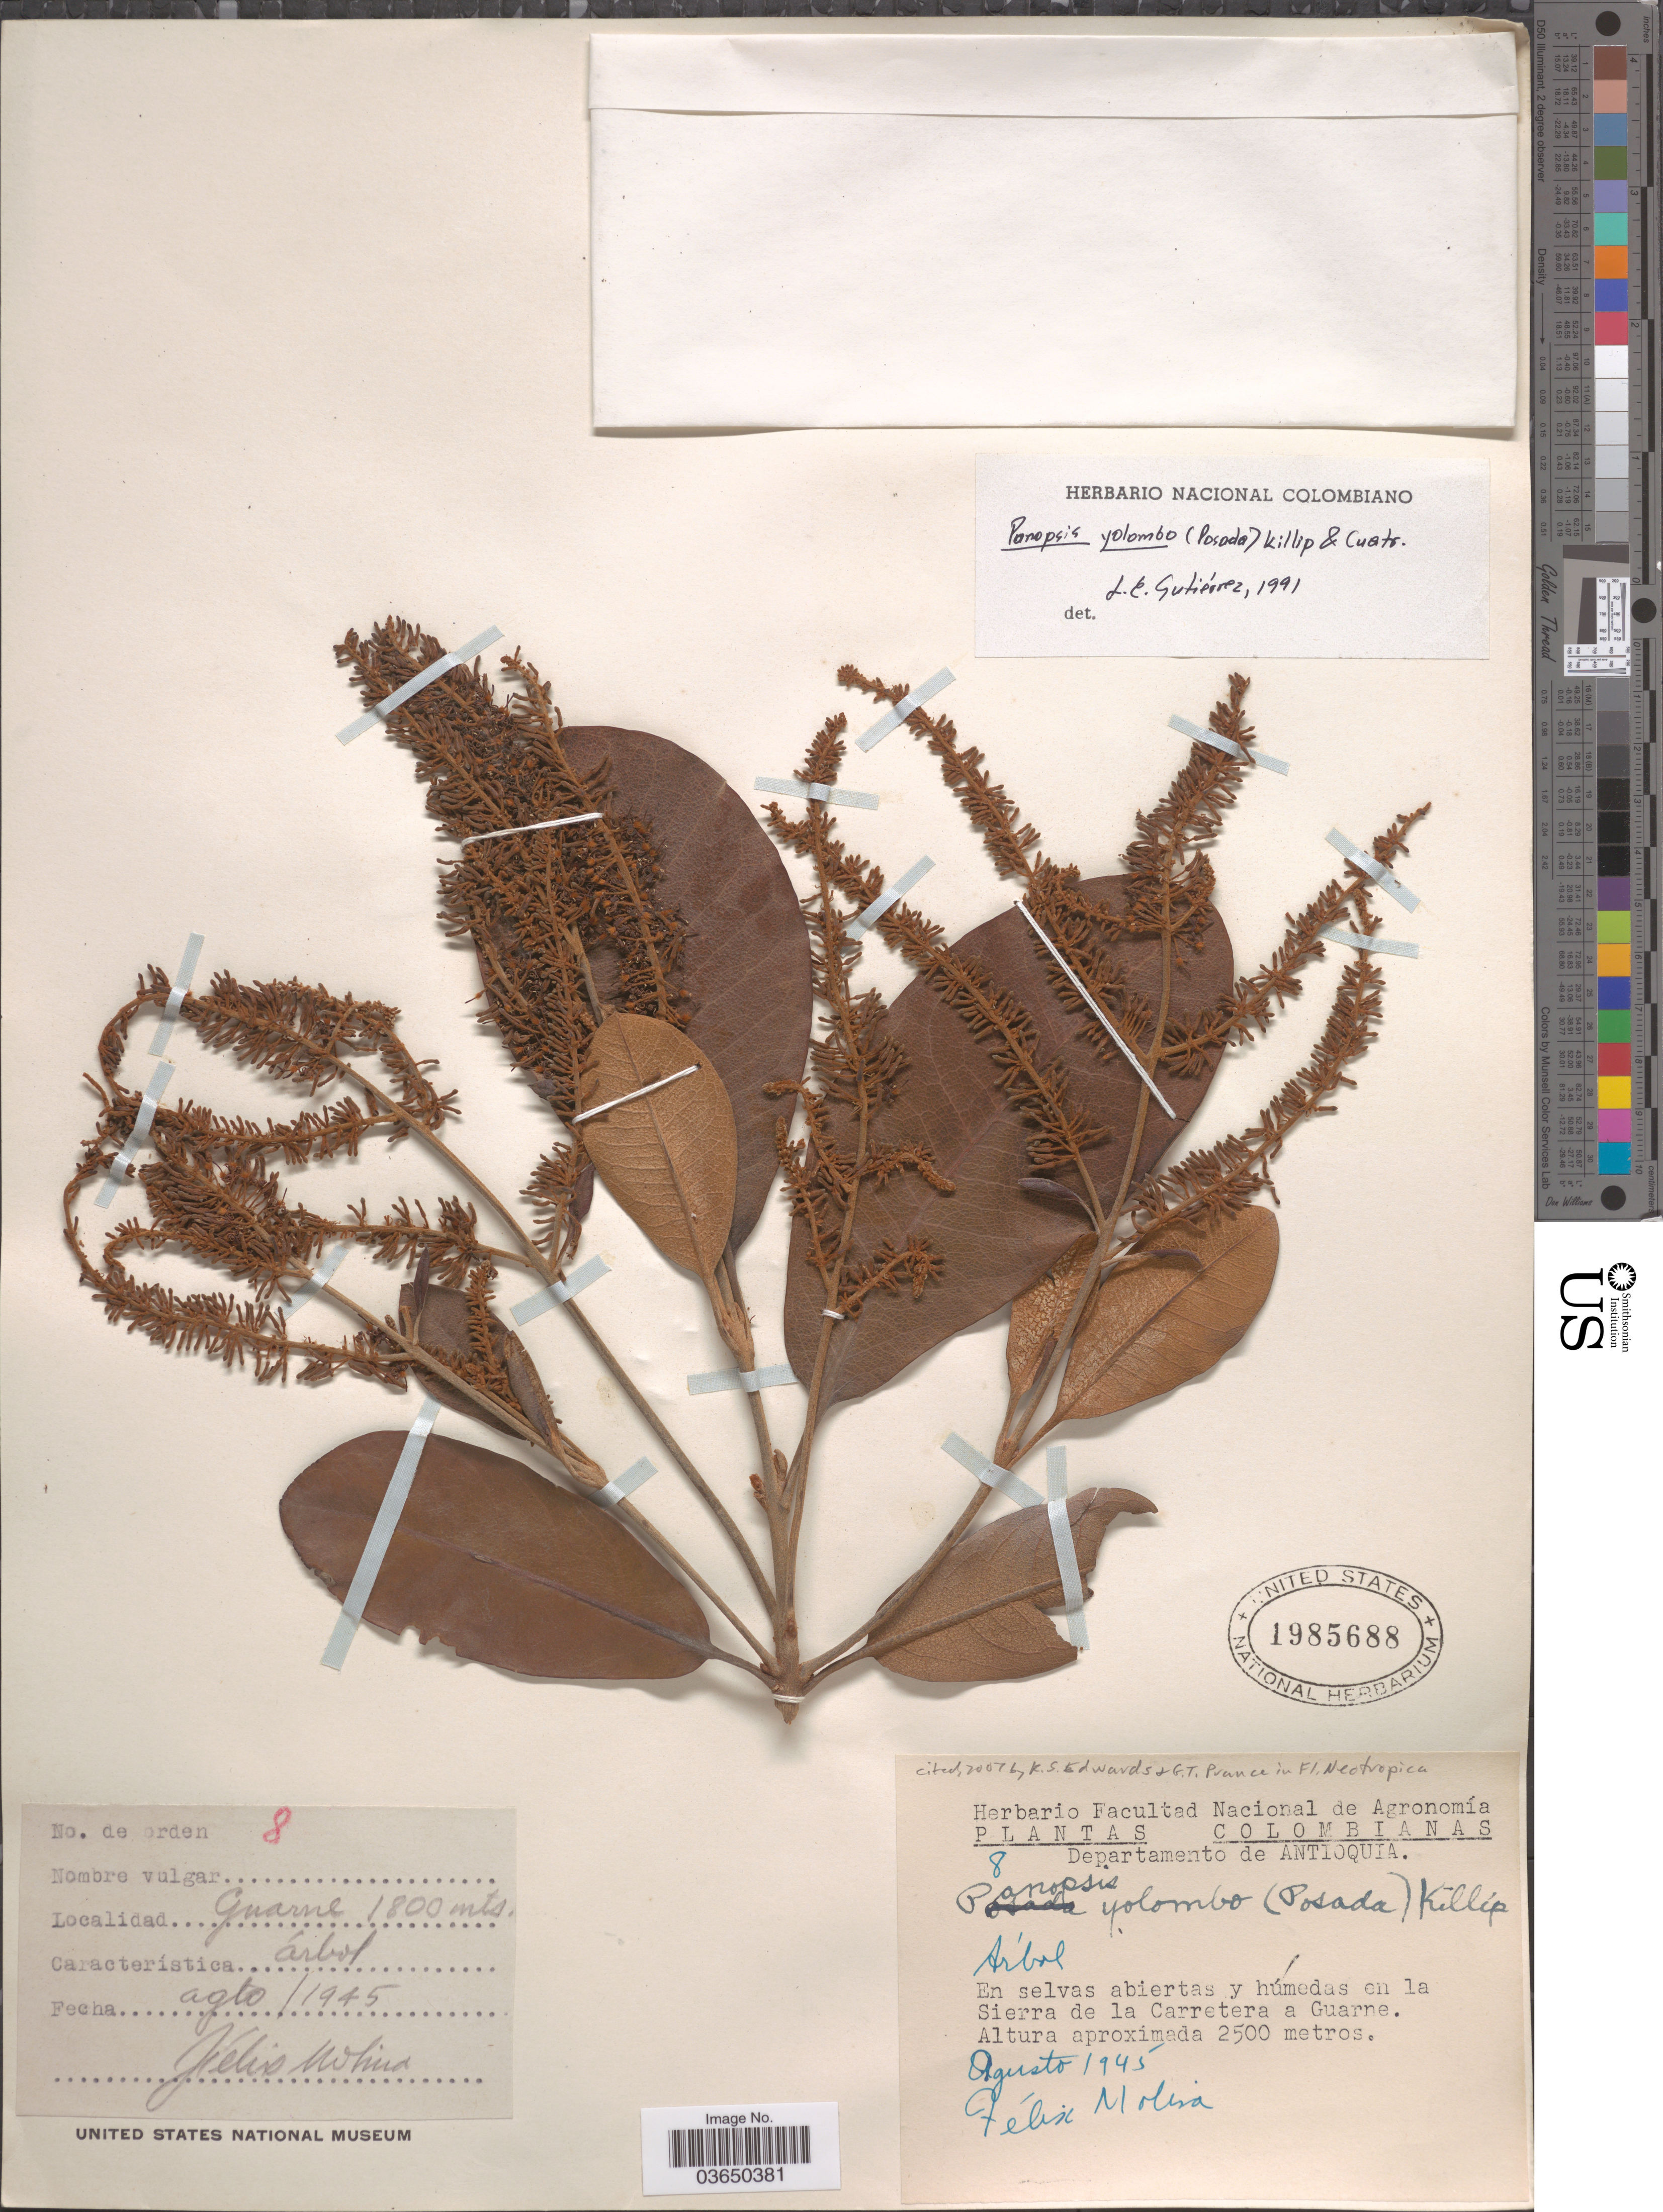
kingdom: Plantae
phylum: Tracheophyta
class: Magnoliopsida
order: Proteales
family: Proteaceae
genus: Panopsis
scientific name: Panopsis yolombo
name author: (Posada-Arango) Killip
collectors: F. Molina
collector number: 8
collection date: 1945-08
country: Colombia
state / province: Antioquia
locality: Departamento de Antioquia. En la Sierra de la Carretera a Guarne. Guarne.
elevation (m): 1800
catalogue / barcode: US 1985688